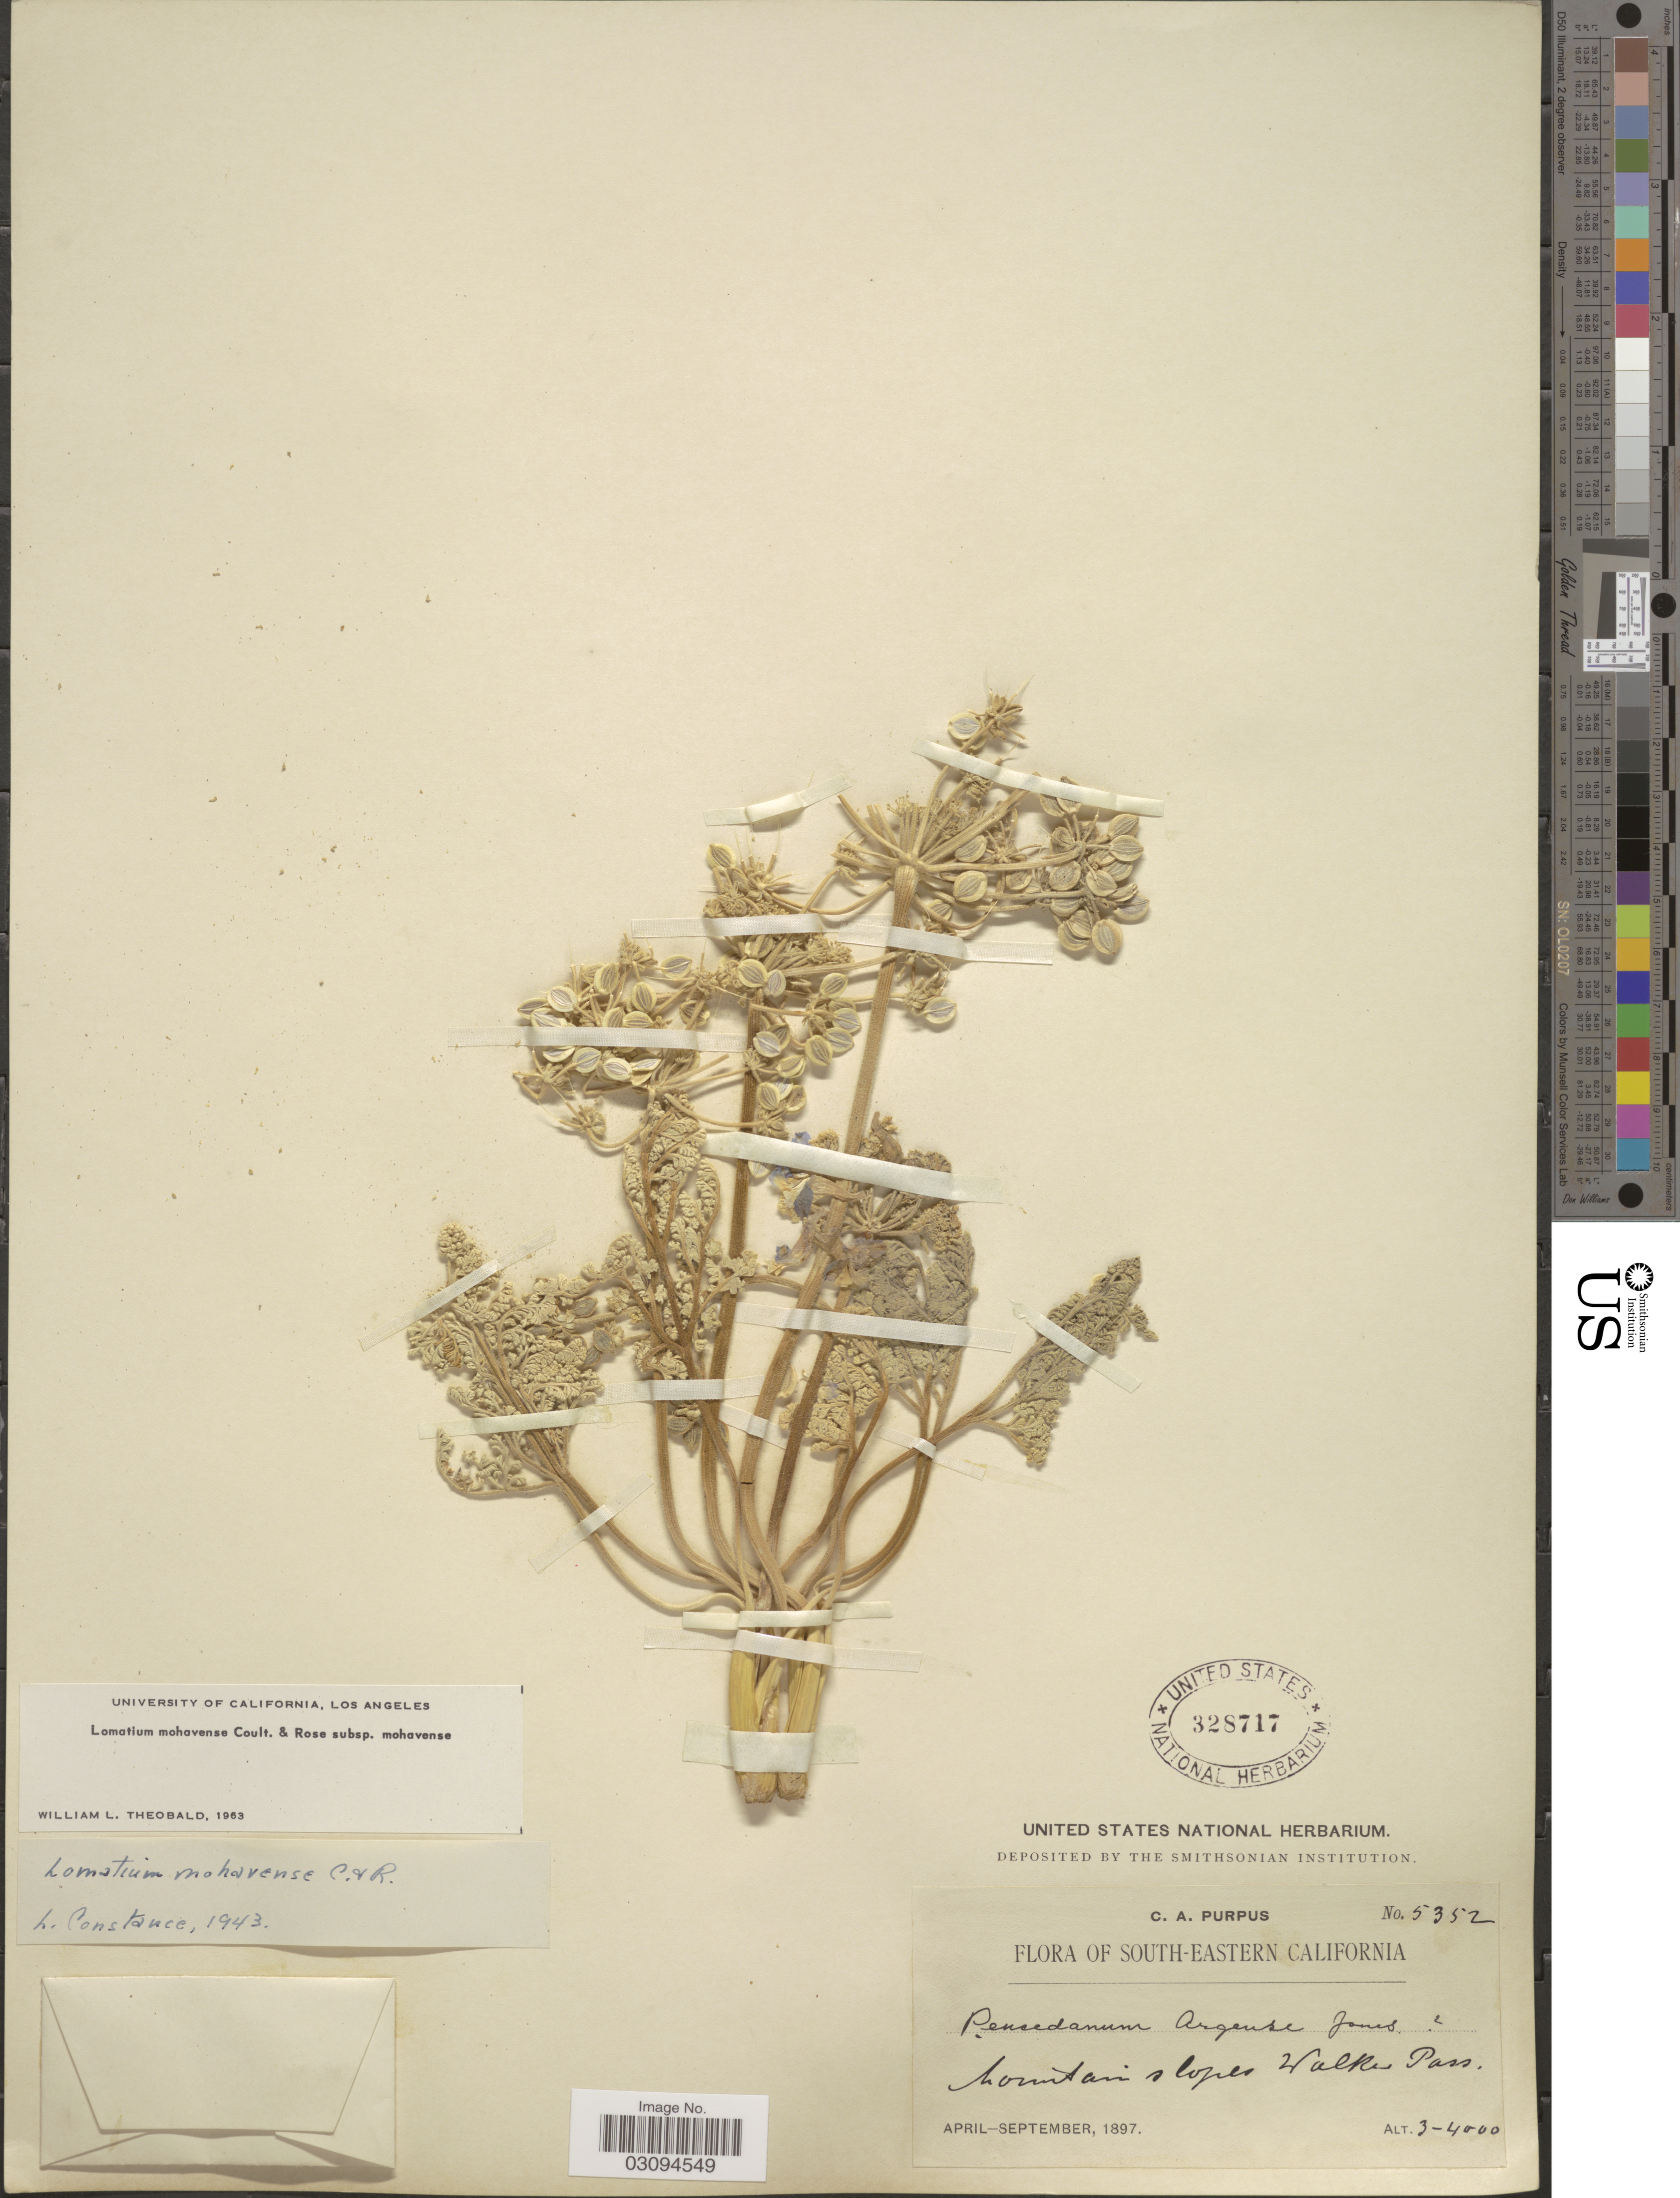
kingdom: Plantae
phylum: Tracheophyta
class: Magnoliopsida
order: Apiales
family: Apiaceae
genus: Lomatium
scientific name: Lomatium mohavense subsp. mohavense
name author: (J.M. Coult. & Rose) J.M. Coult. & Rose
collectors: C. A. Purpus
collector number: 5352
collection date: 1897-04/1897-09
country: United States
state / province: California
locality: South-eastern California. Mountain slopes Walker Pass.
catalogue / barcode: US 328717